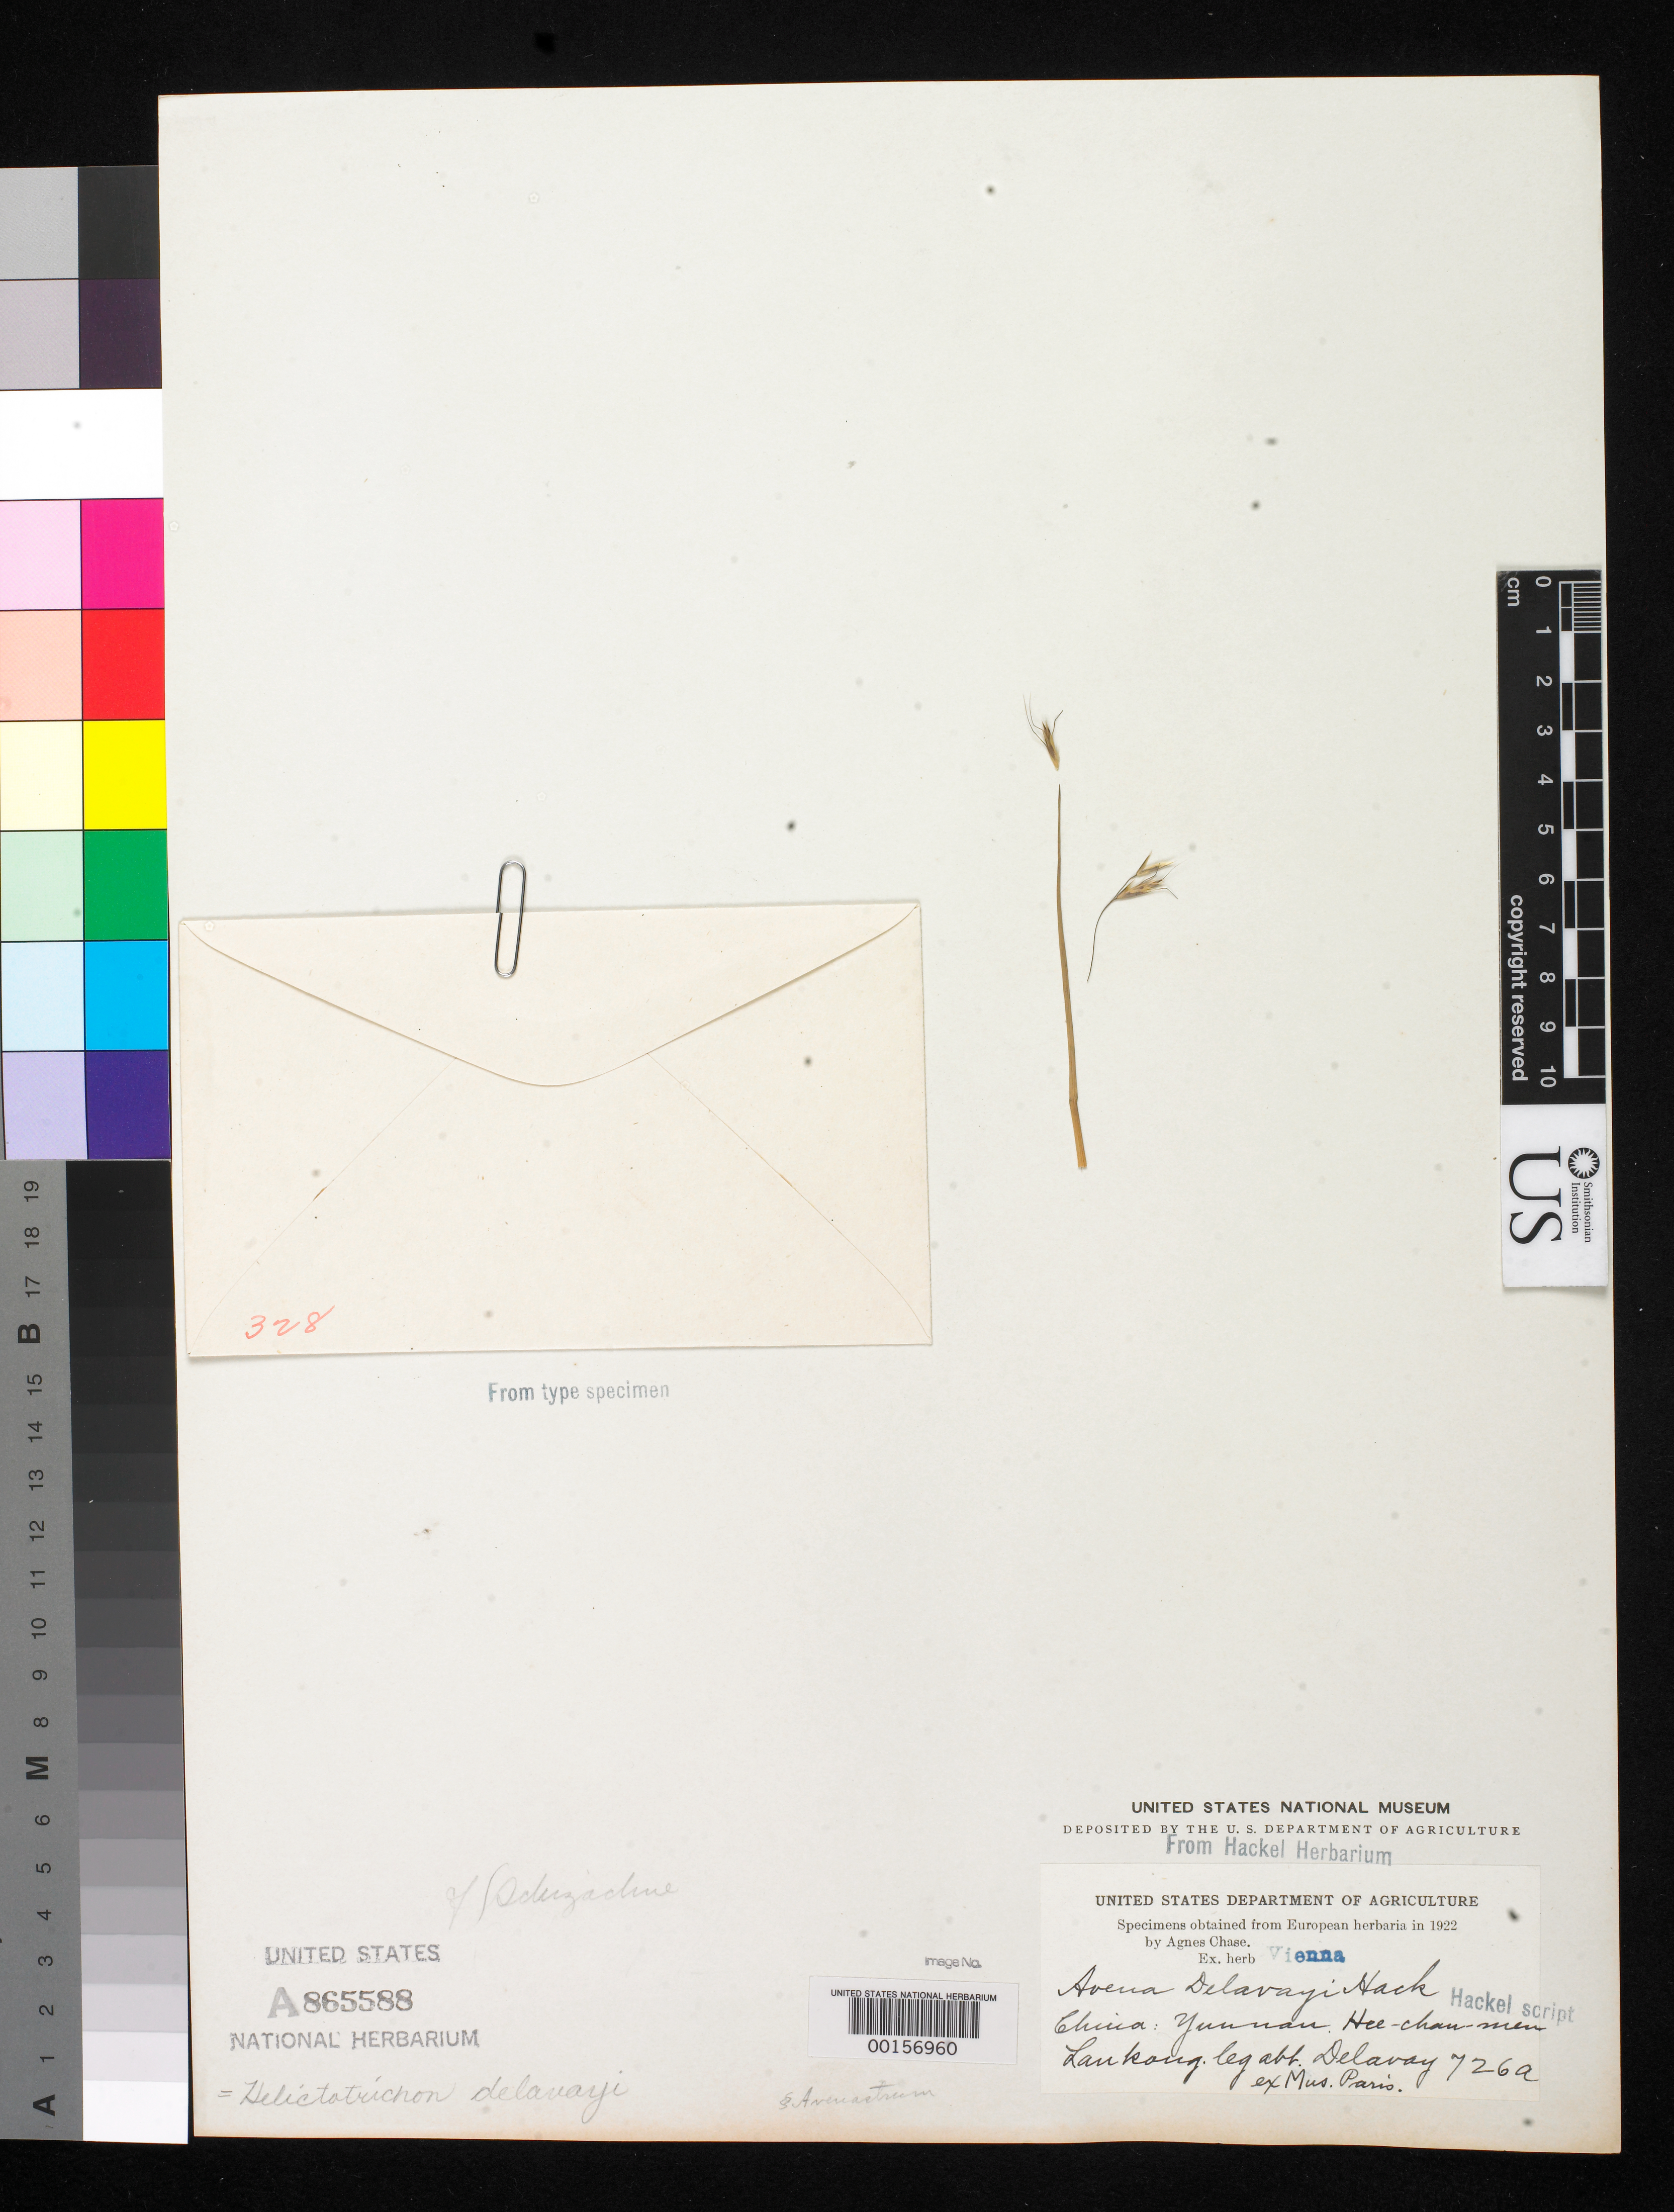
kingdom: Plantae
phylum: Tracheophyta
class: Liliopsida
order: Poales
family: Poaceae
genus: Avena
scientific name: Avena delavayi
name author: Hack.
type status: Type Fragment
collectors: P. Delavay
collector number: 726a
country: China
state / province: Yunnan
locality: Hee-chan-men, Lankong.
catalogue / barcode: US 865588A